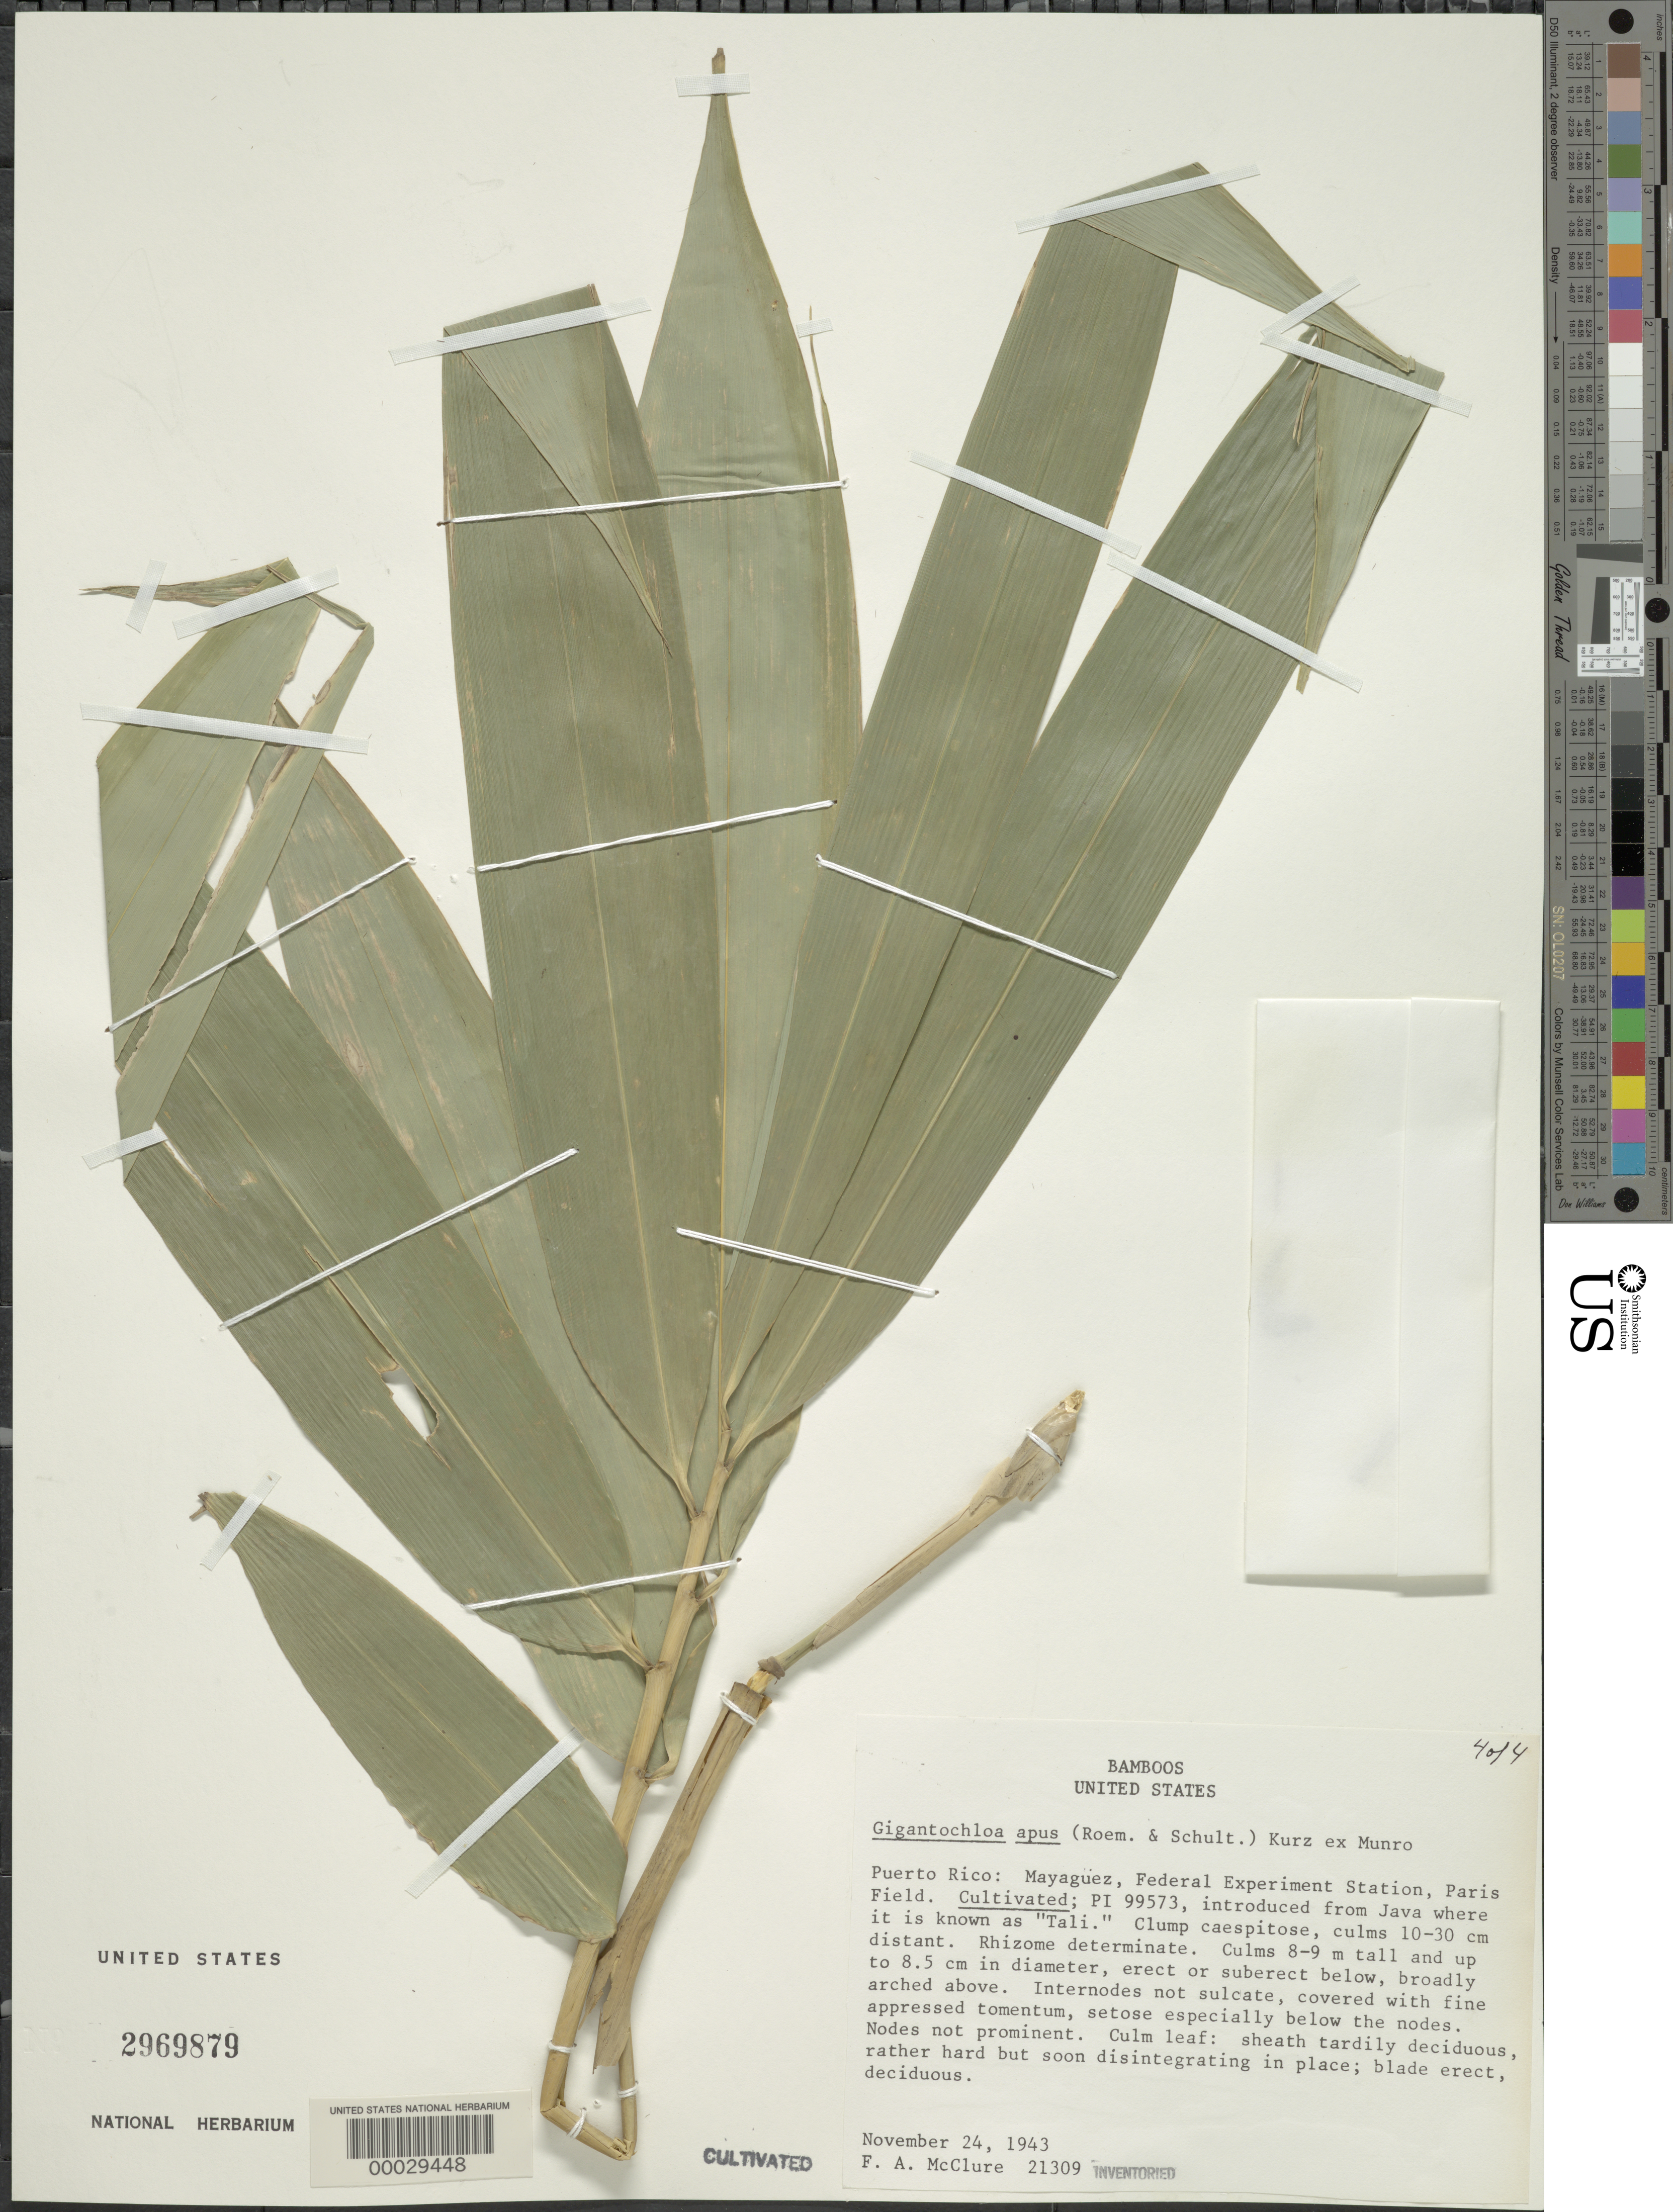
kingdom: Plantae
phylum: Tracheophyta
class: Liliopsida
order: Poales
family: Poaceae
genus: Gigantochloa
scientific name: Gigantochloa apus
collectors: F. A. McClure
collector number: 21309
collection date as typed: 24 Nov 1943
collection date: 1943-11-24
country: Puerto Rico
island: Greater Antilles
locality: Federal experiment station, mayaguez, paris field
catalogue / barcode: US 2969879